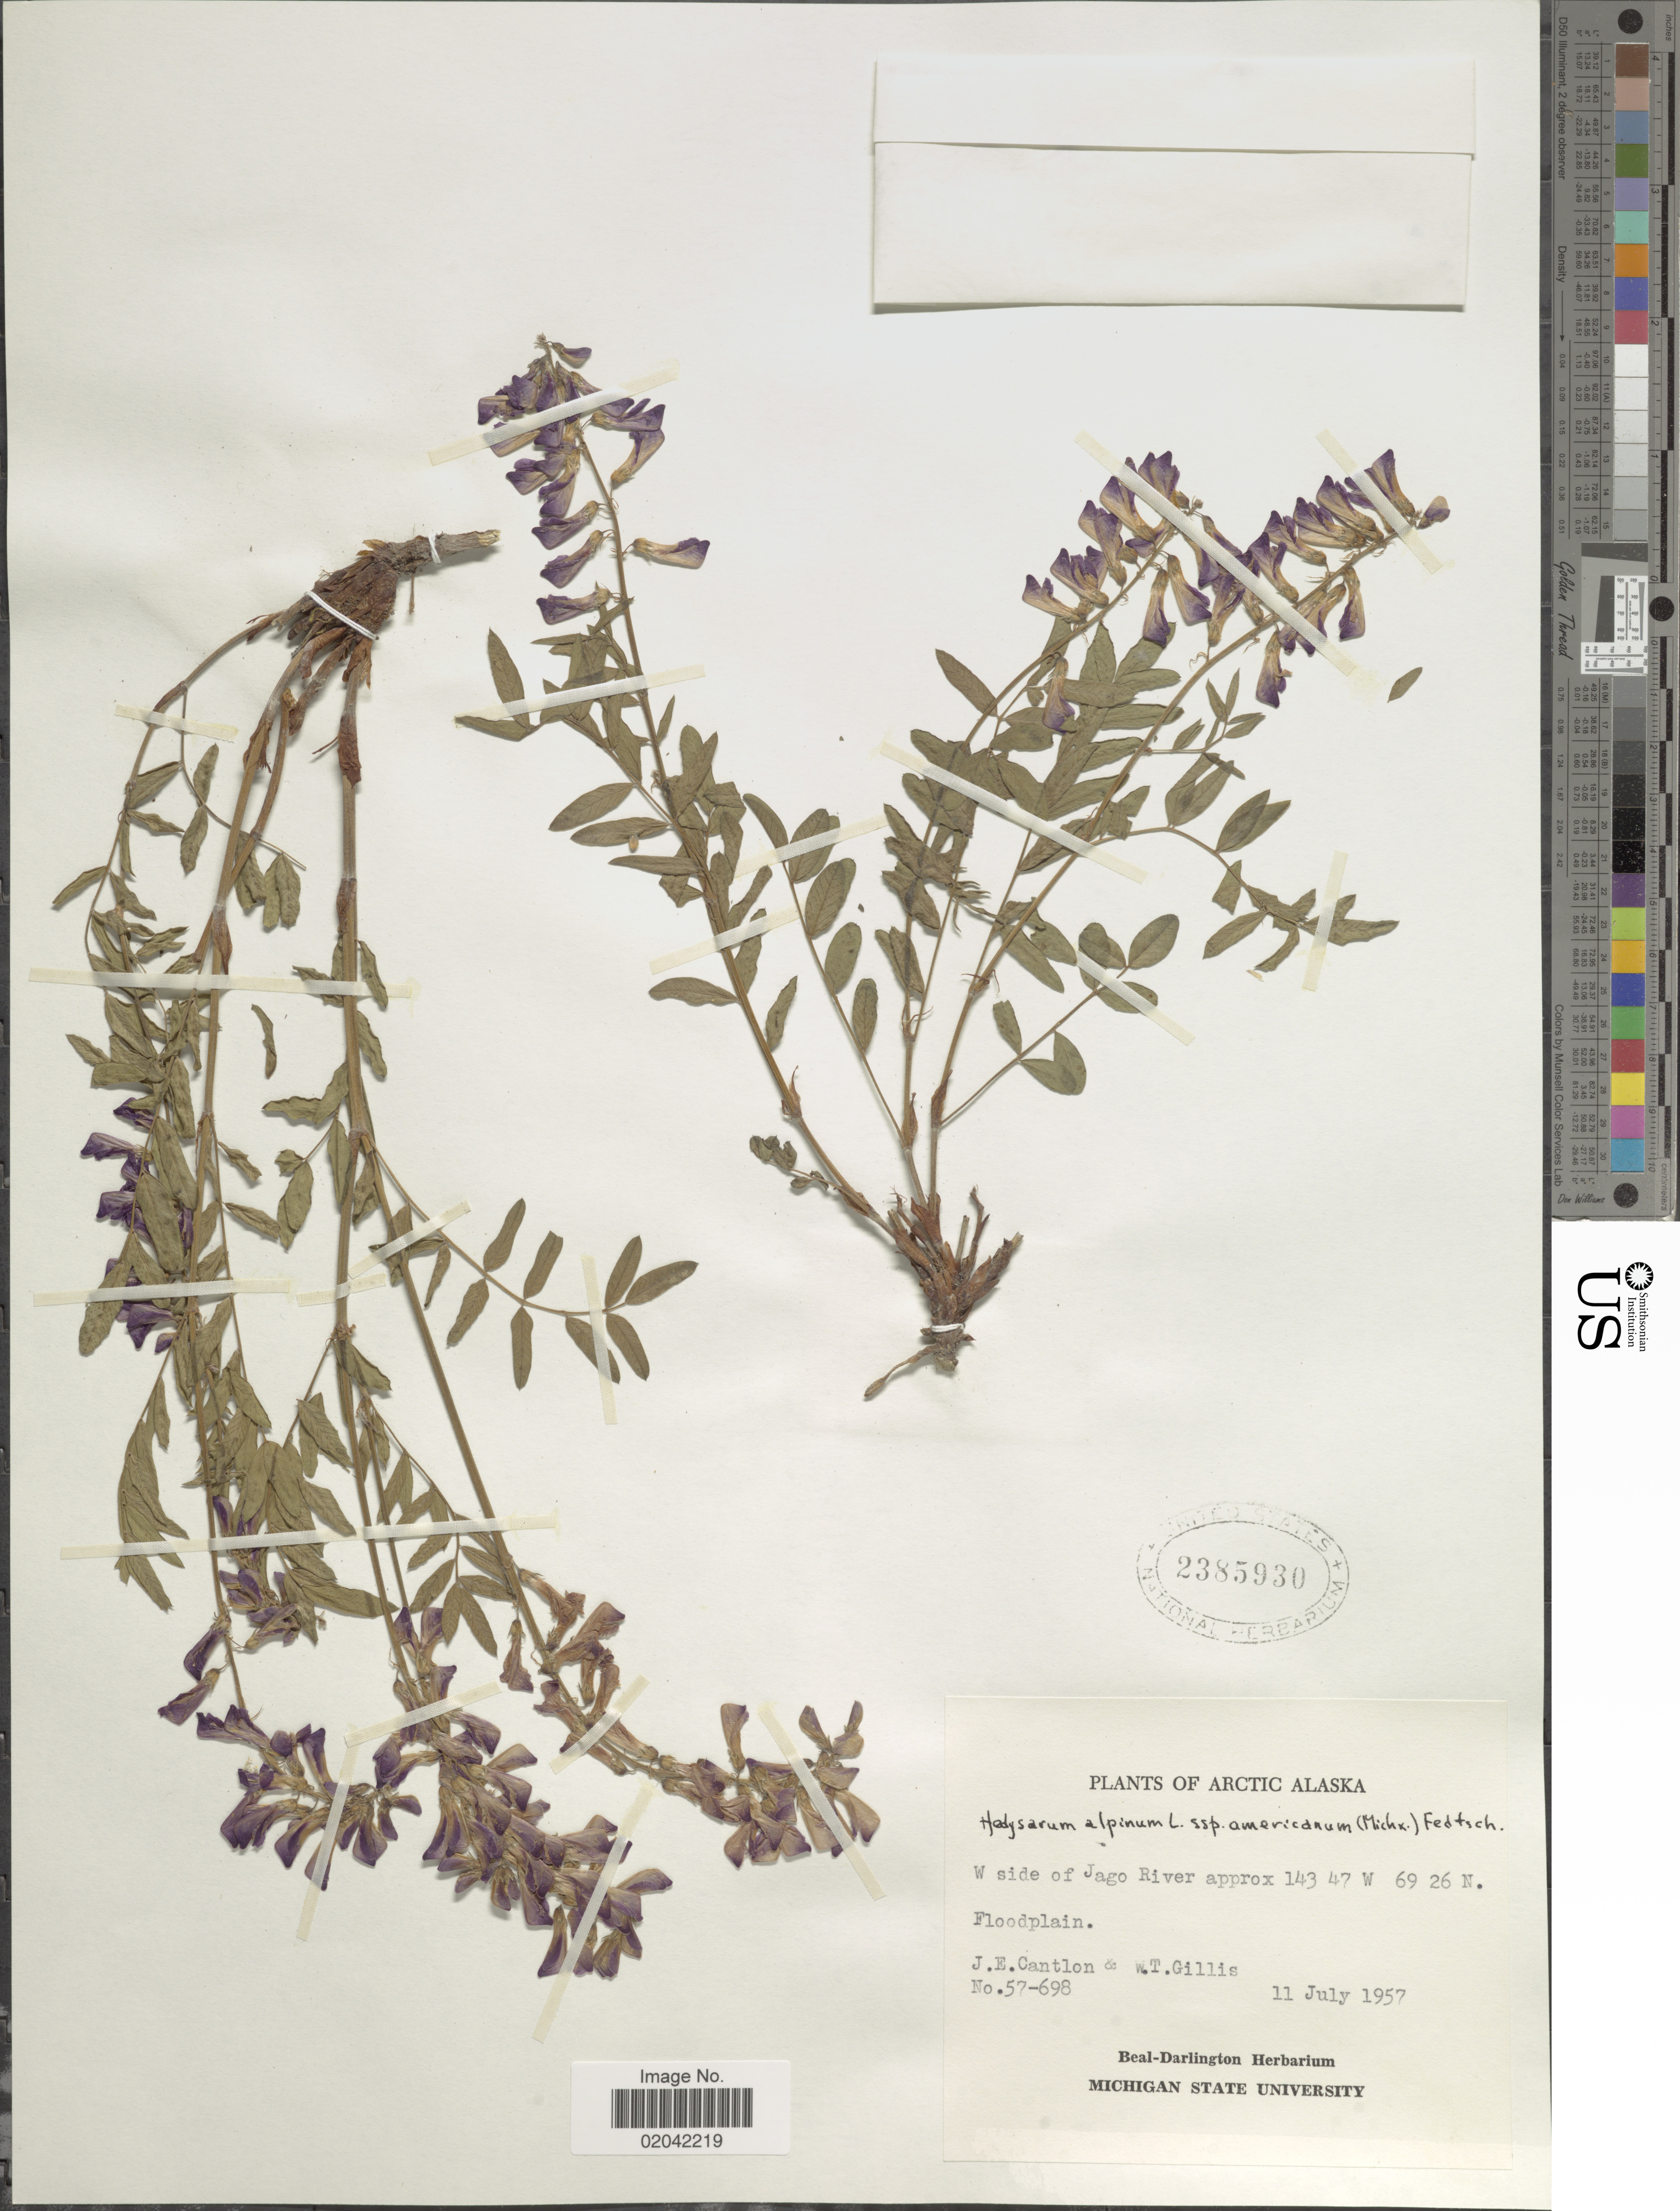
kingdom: Plantae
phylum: Tracheophyta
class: Magnoliopsida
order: Fabales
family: Fabaceae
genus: Hedysarum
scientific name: Hedysarum alpinum var. americanum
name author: Michx. ex Pursh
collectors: J. Cantlon & W. T. Gillis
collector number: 57-698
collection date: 1957-07-11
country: United States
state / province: Alaska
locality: Arctic Alaska. W side of Jago River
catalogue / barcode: US 2385930